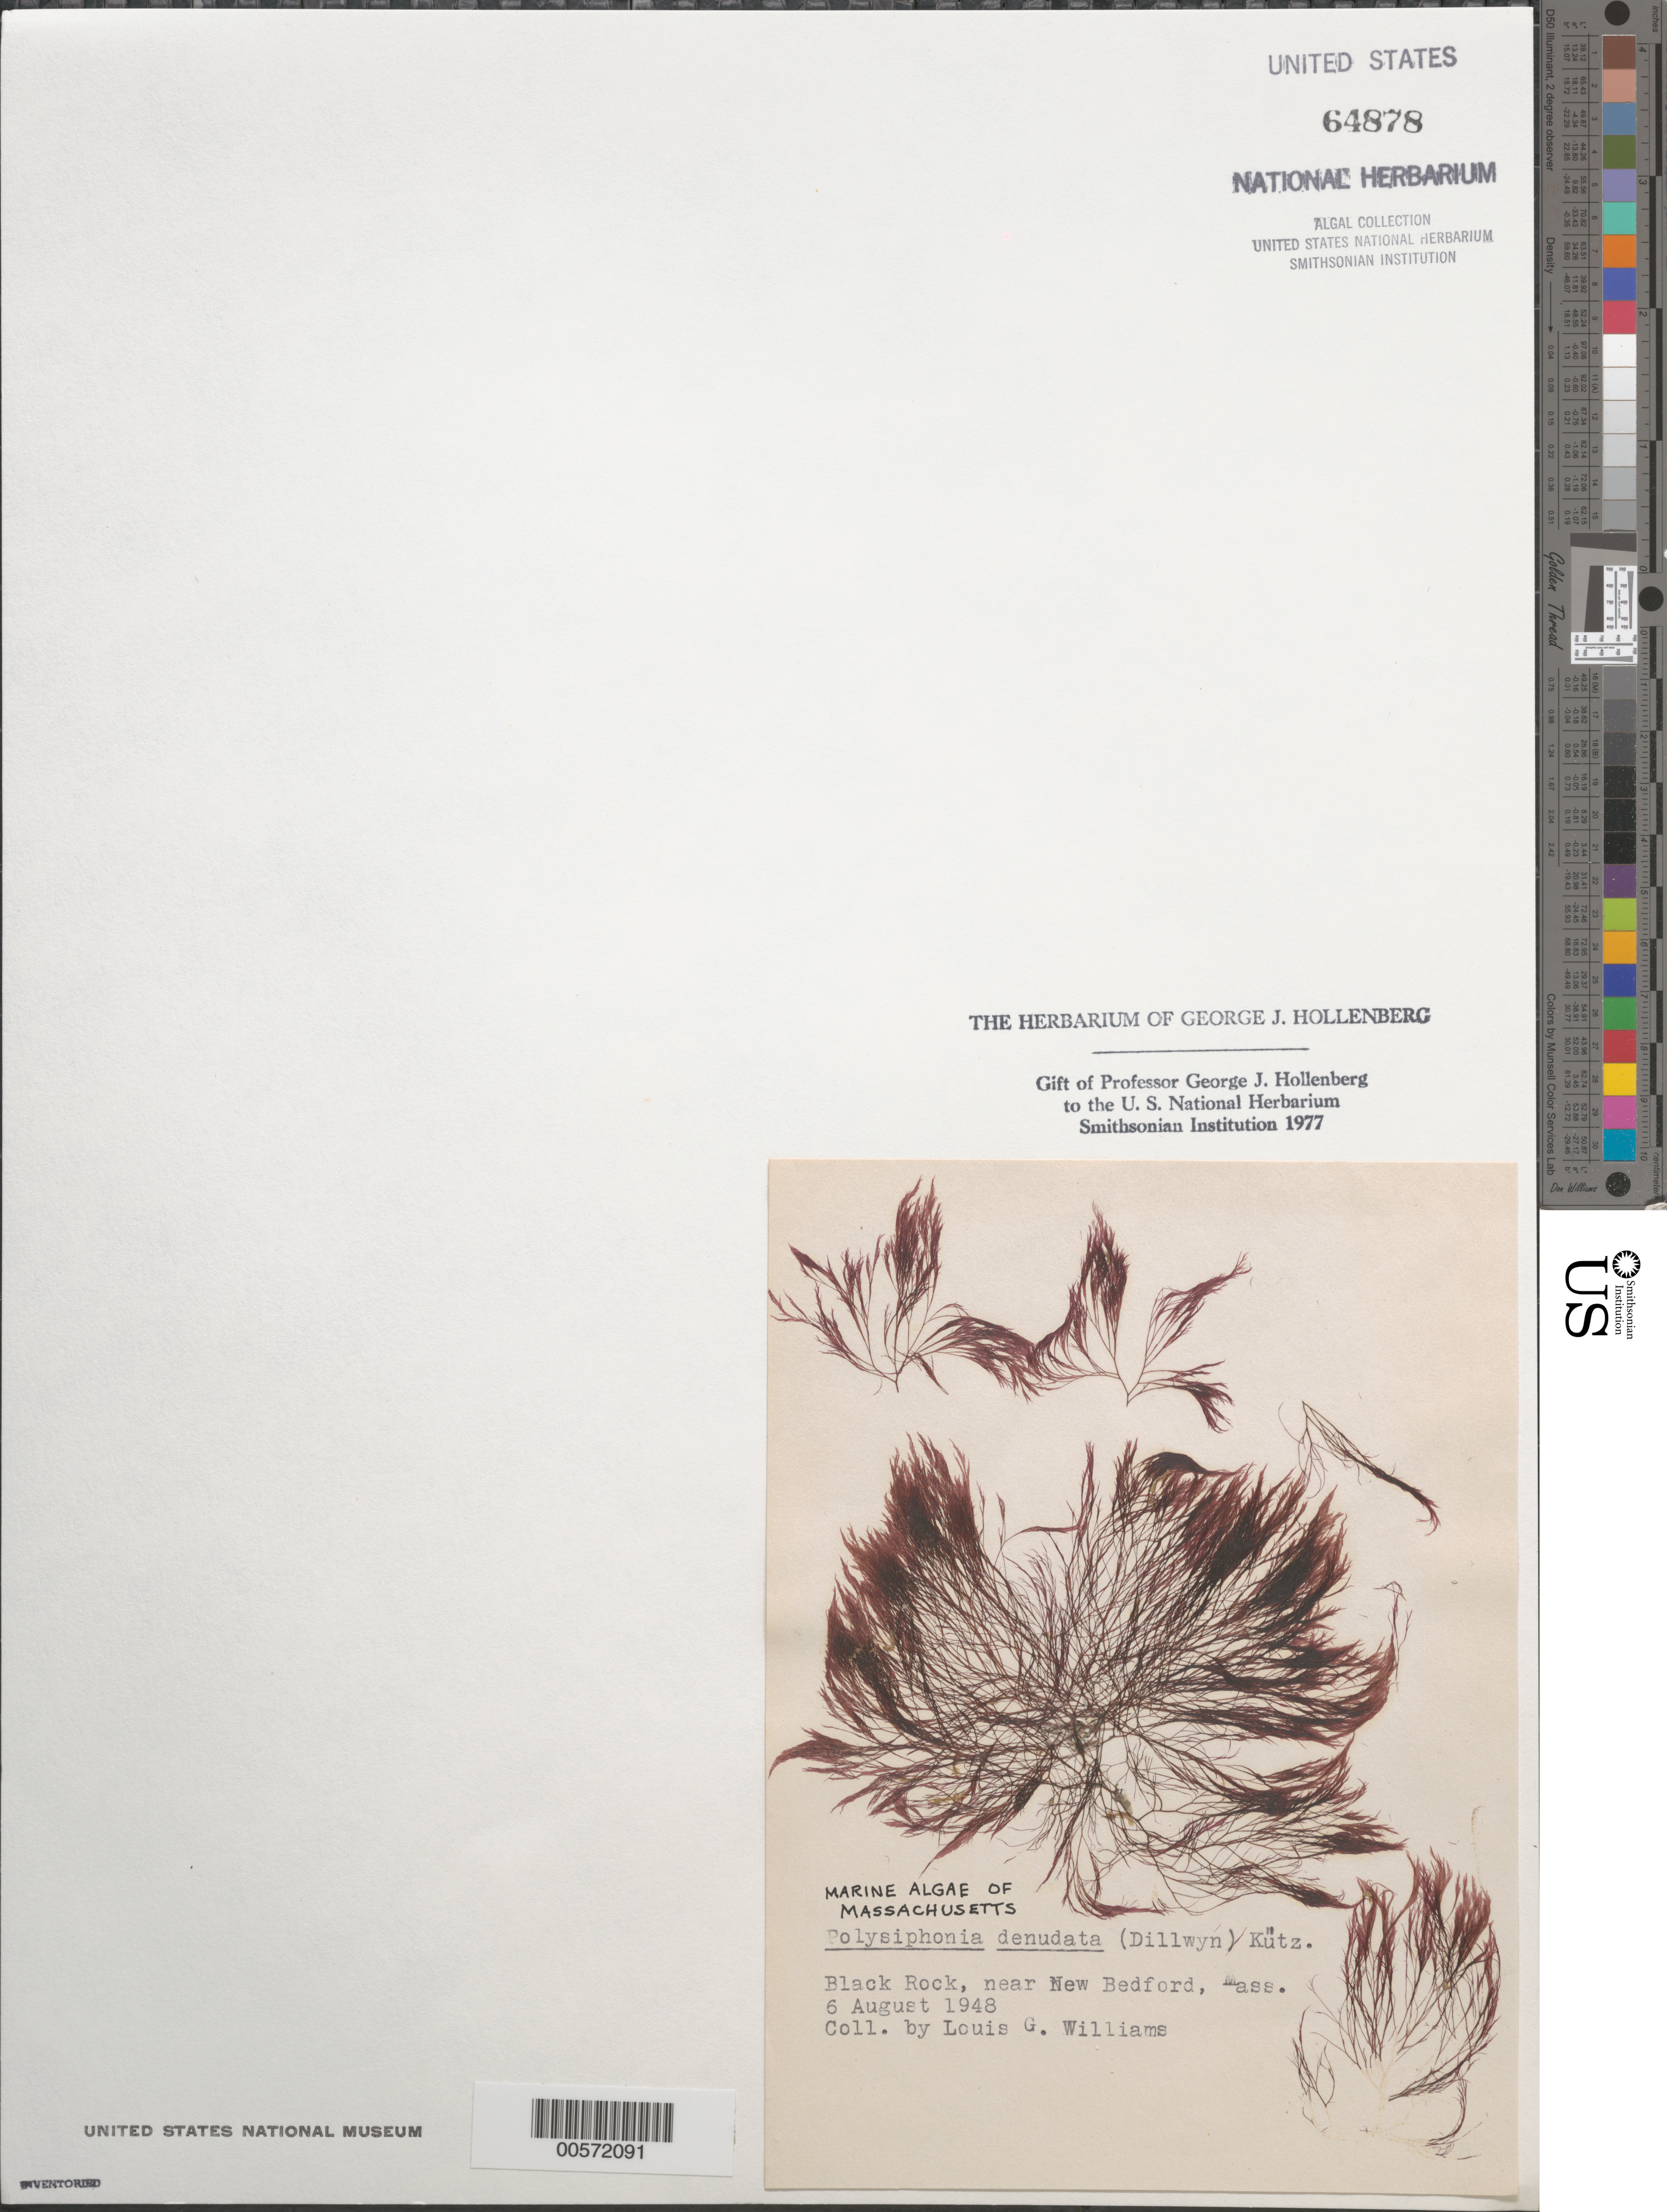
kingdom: Plantae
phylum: Rhodophyta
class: Florideophyceae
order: Ceramiales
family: Rhodomelaceae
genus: Carradoriella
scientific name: Carradoriella denudata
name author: (Dillwyn) Savoie & G.W. Saunders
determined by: Algae name updating Project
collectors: L. G. Williams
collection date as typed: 06 Aug 1948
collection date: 1948-08-06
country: United States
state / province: Massachusetts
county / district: Bristol County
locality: Black Rock, near New Bedford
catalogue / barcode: US 64878